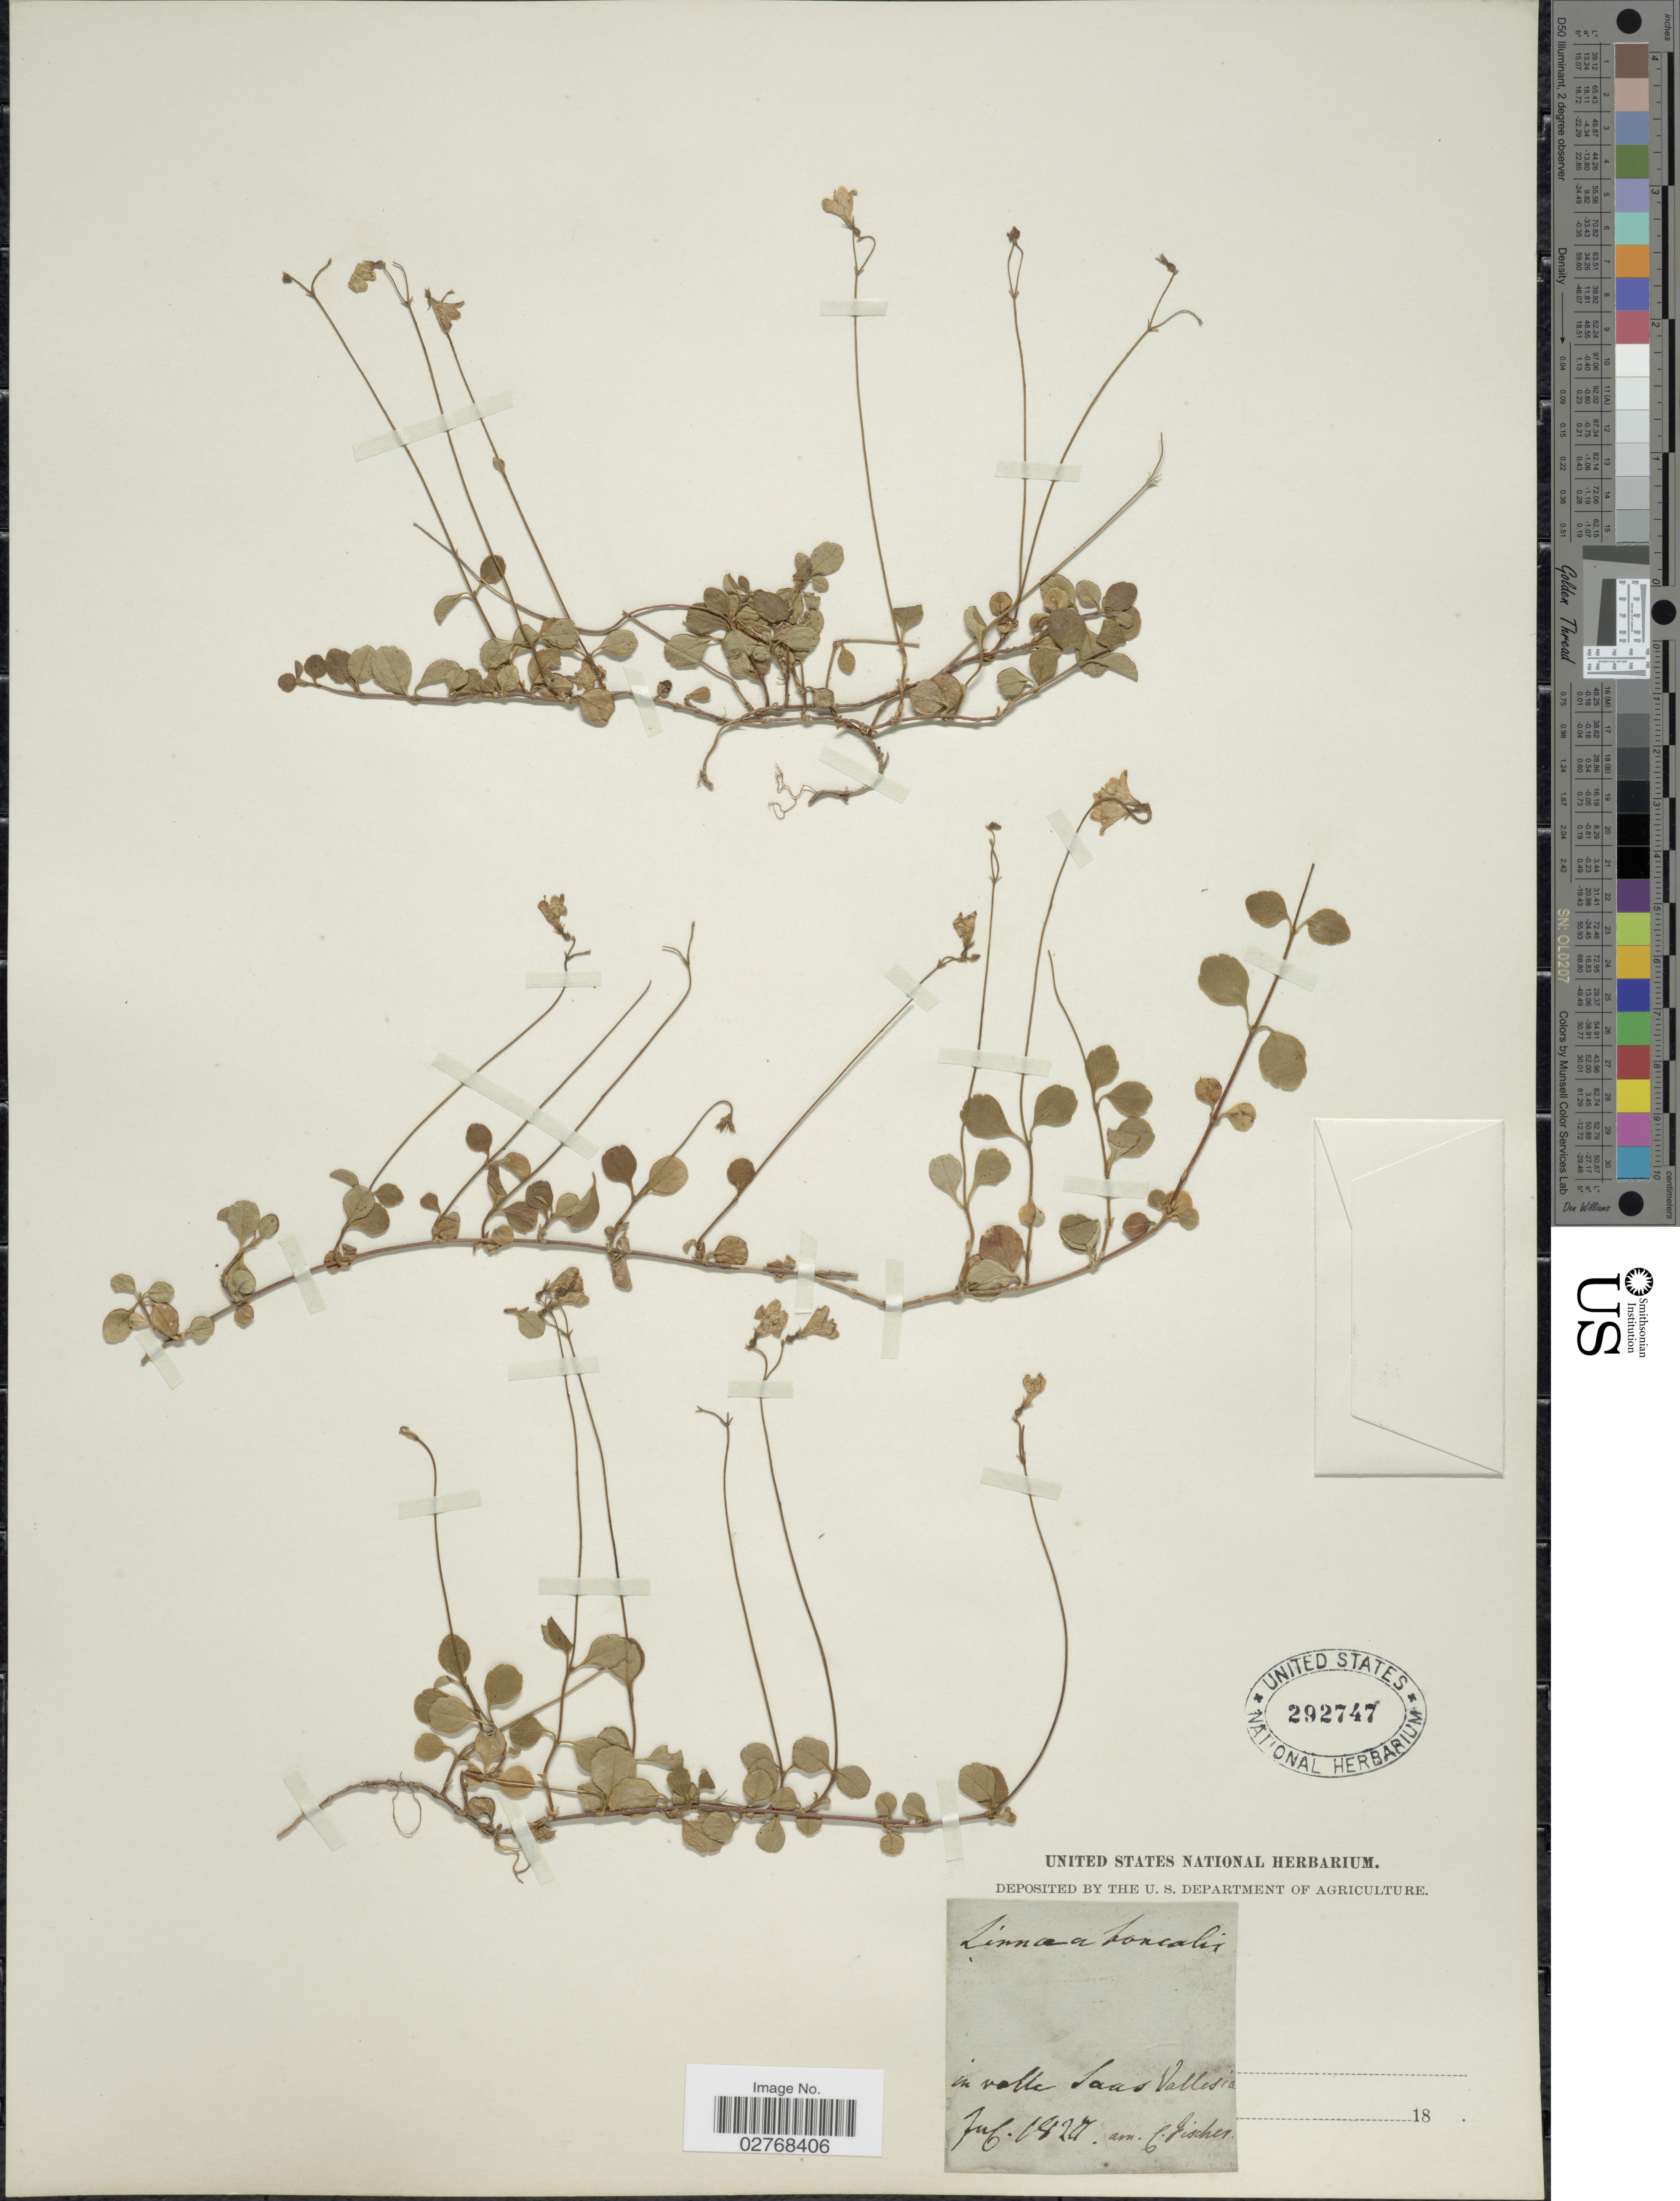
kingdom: Plantae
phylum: Tracheophyta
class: Magnoliopsida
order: Dipsacales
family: Caprifoliaceae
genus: Linnaea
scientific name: Linnaea borealis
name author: L.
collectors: C. E. C. Fischer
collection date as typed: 18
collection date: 1827-07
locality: In valle Saus [interpreted] Vallesia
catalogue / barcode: US 292747